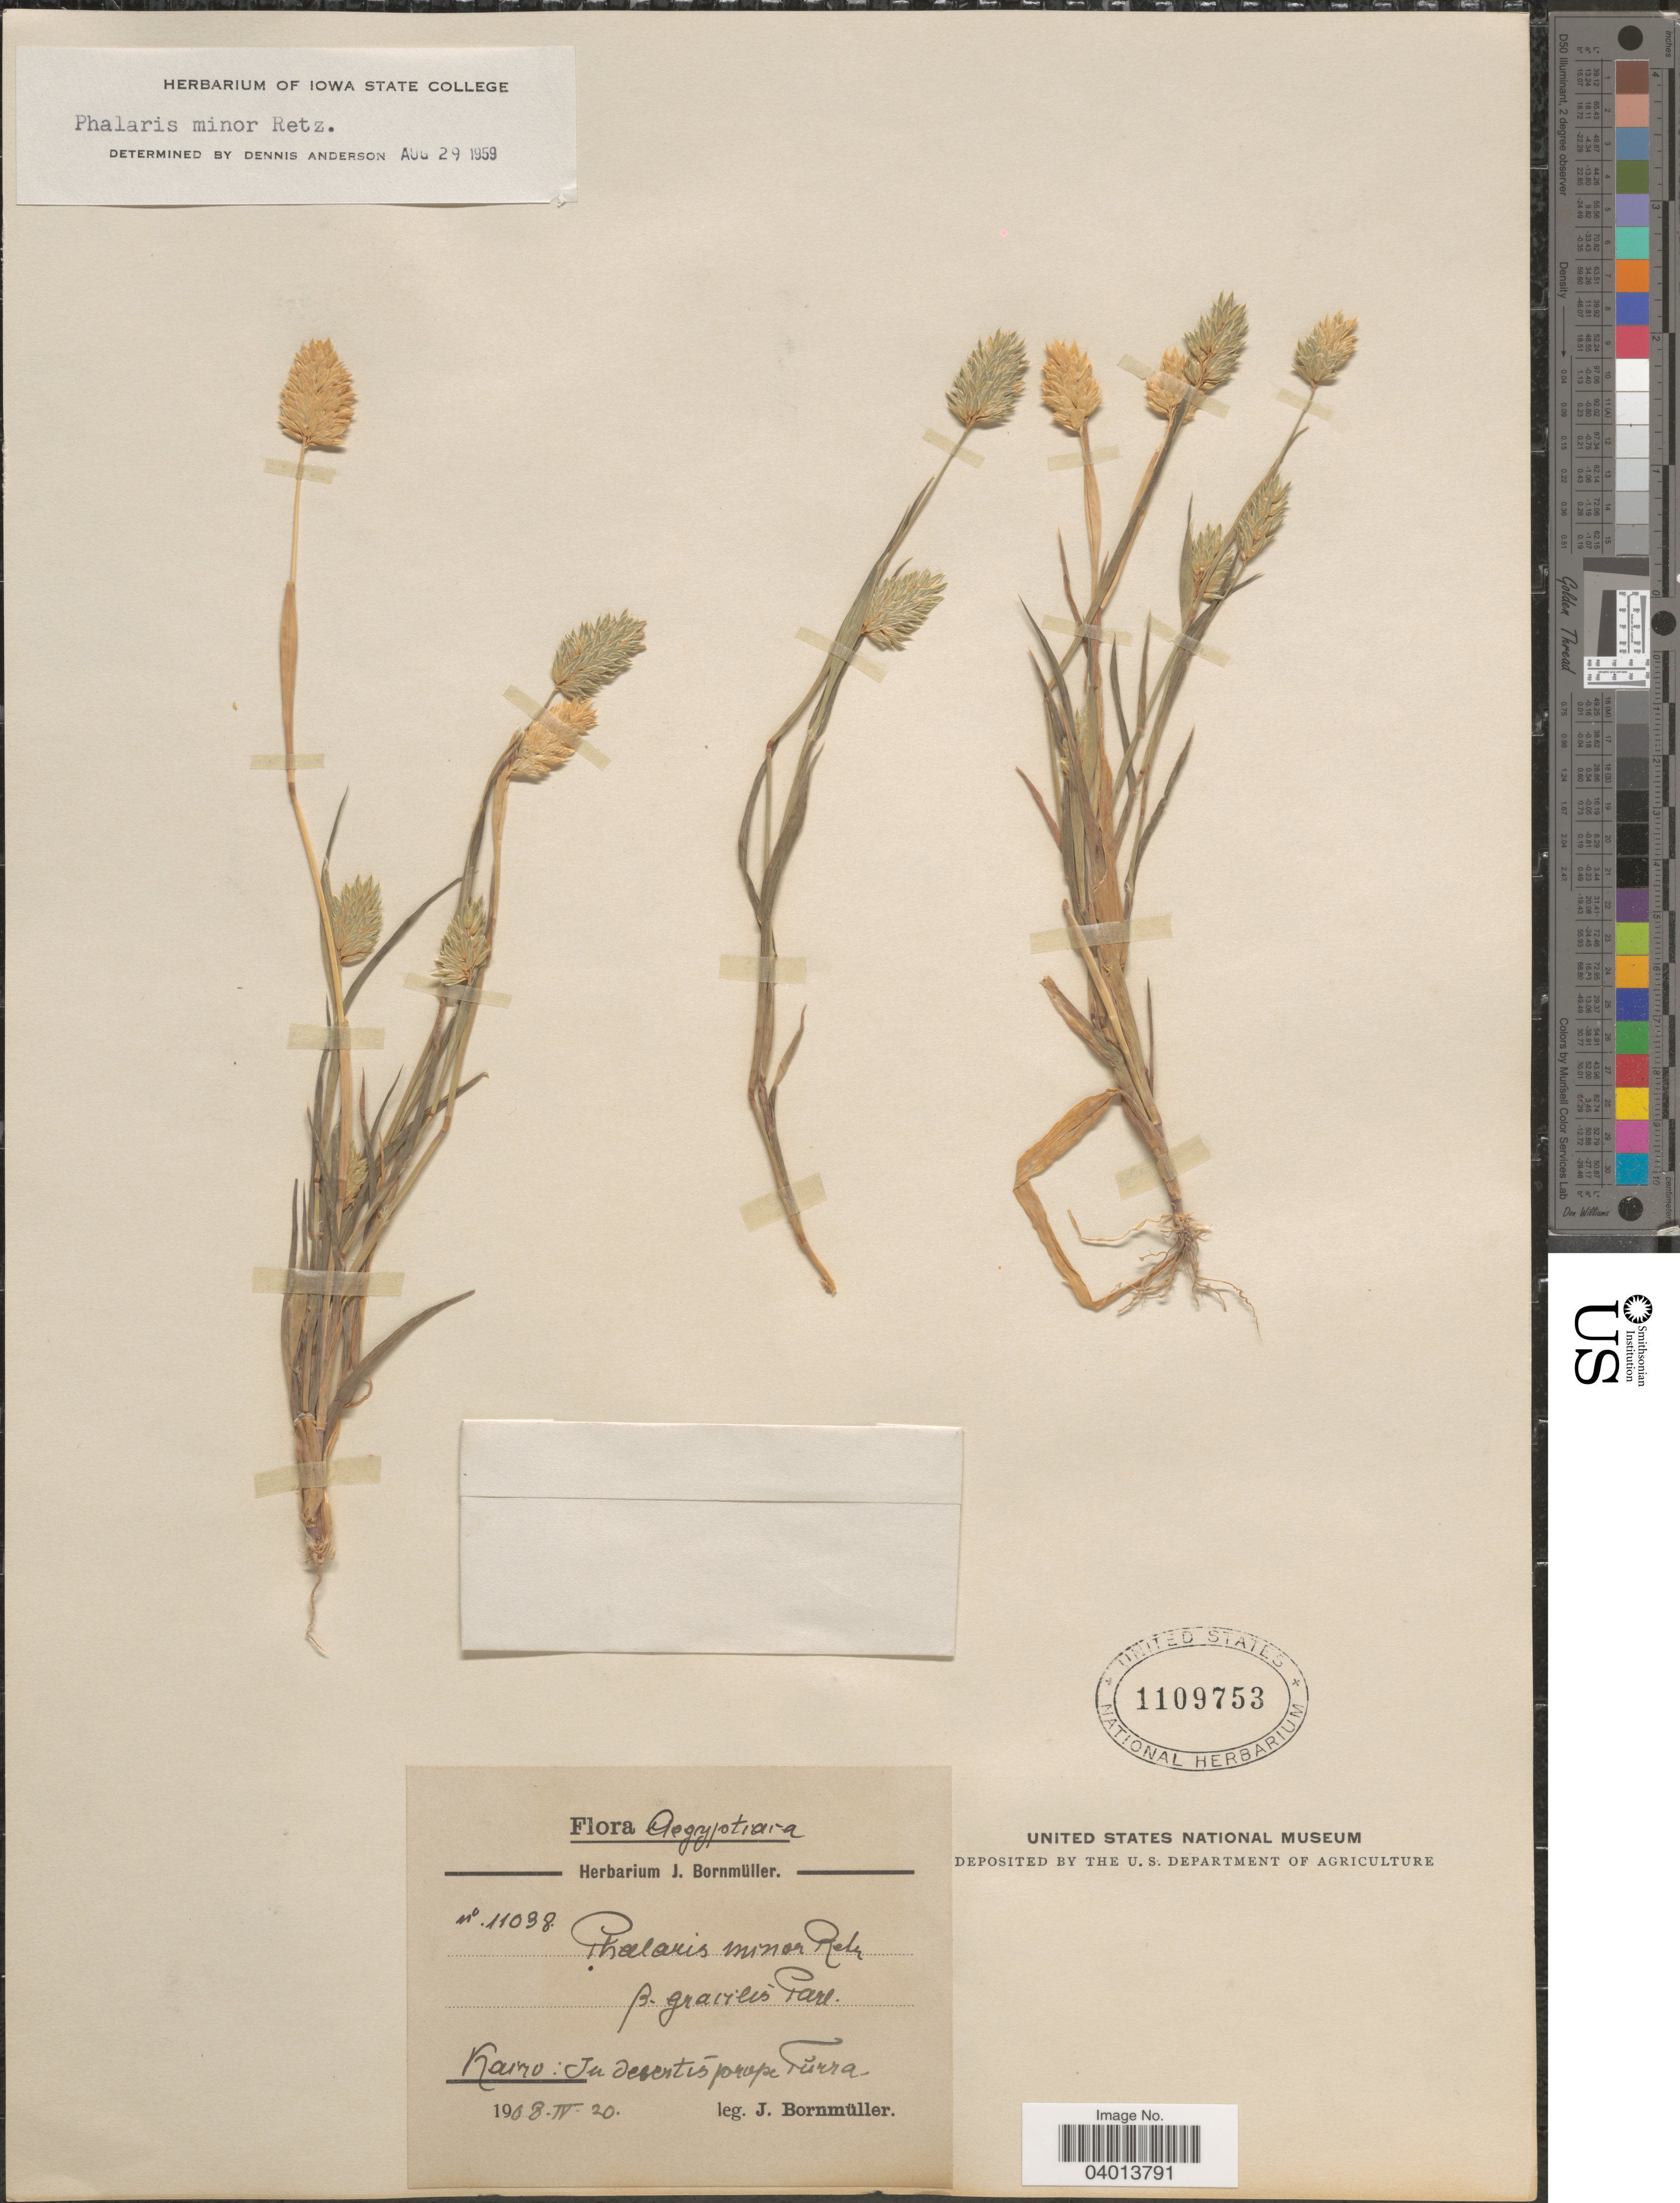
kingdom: Plantae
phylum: Tracheophyta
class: Liliopsida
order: Poales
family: Poaceae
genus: Phalaris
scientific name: Phalaris minor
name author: Retz.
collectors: J. Bornmüller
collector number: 11038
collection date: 1908-04-20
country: Egypt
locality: Aegyptiaca. Kairo: In desertís prope Turra.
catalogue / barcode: US 1109753